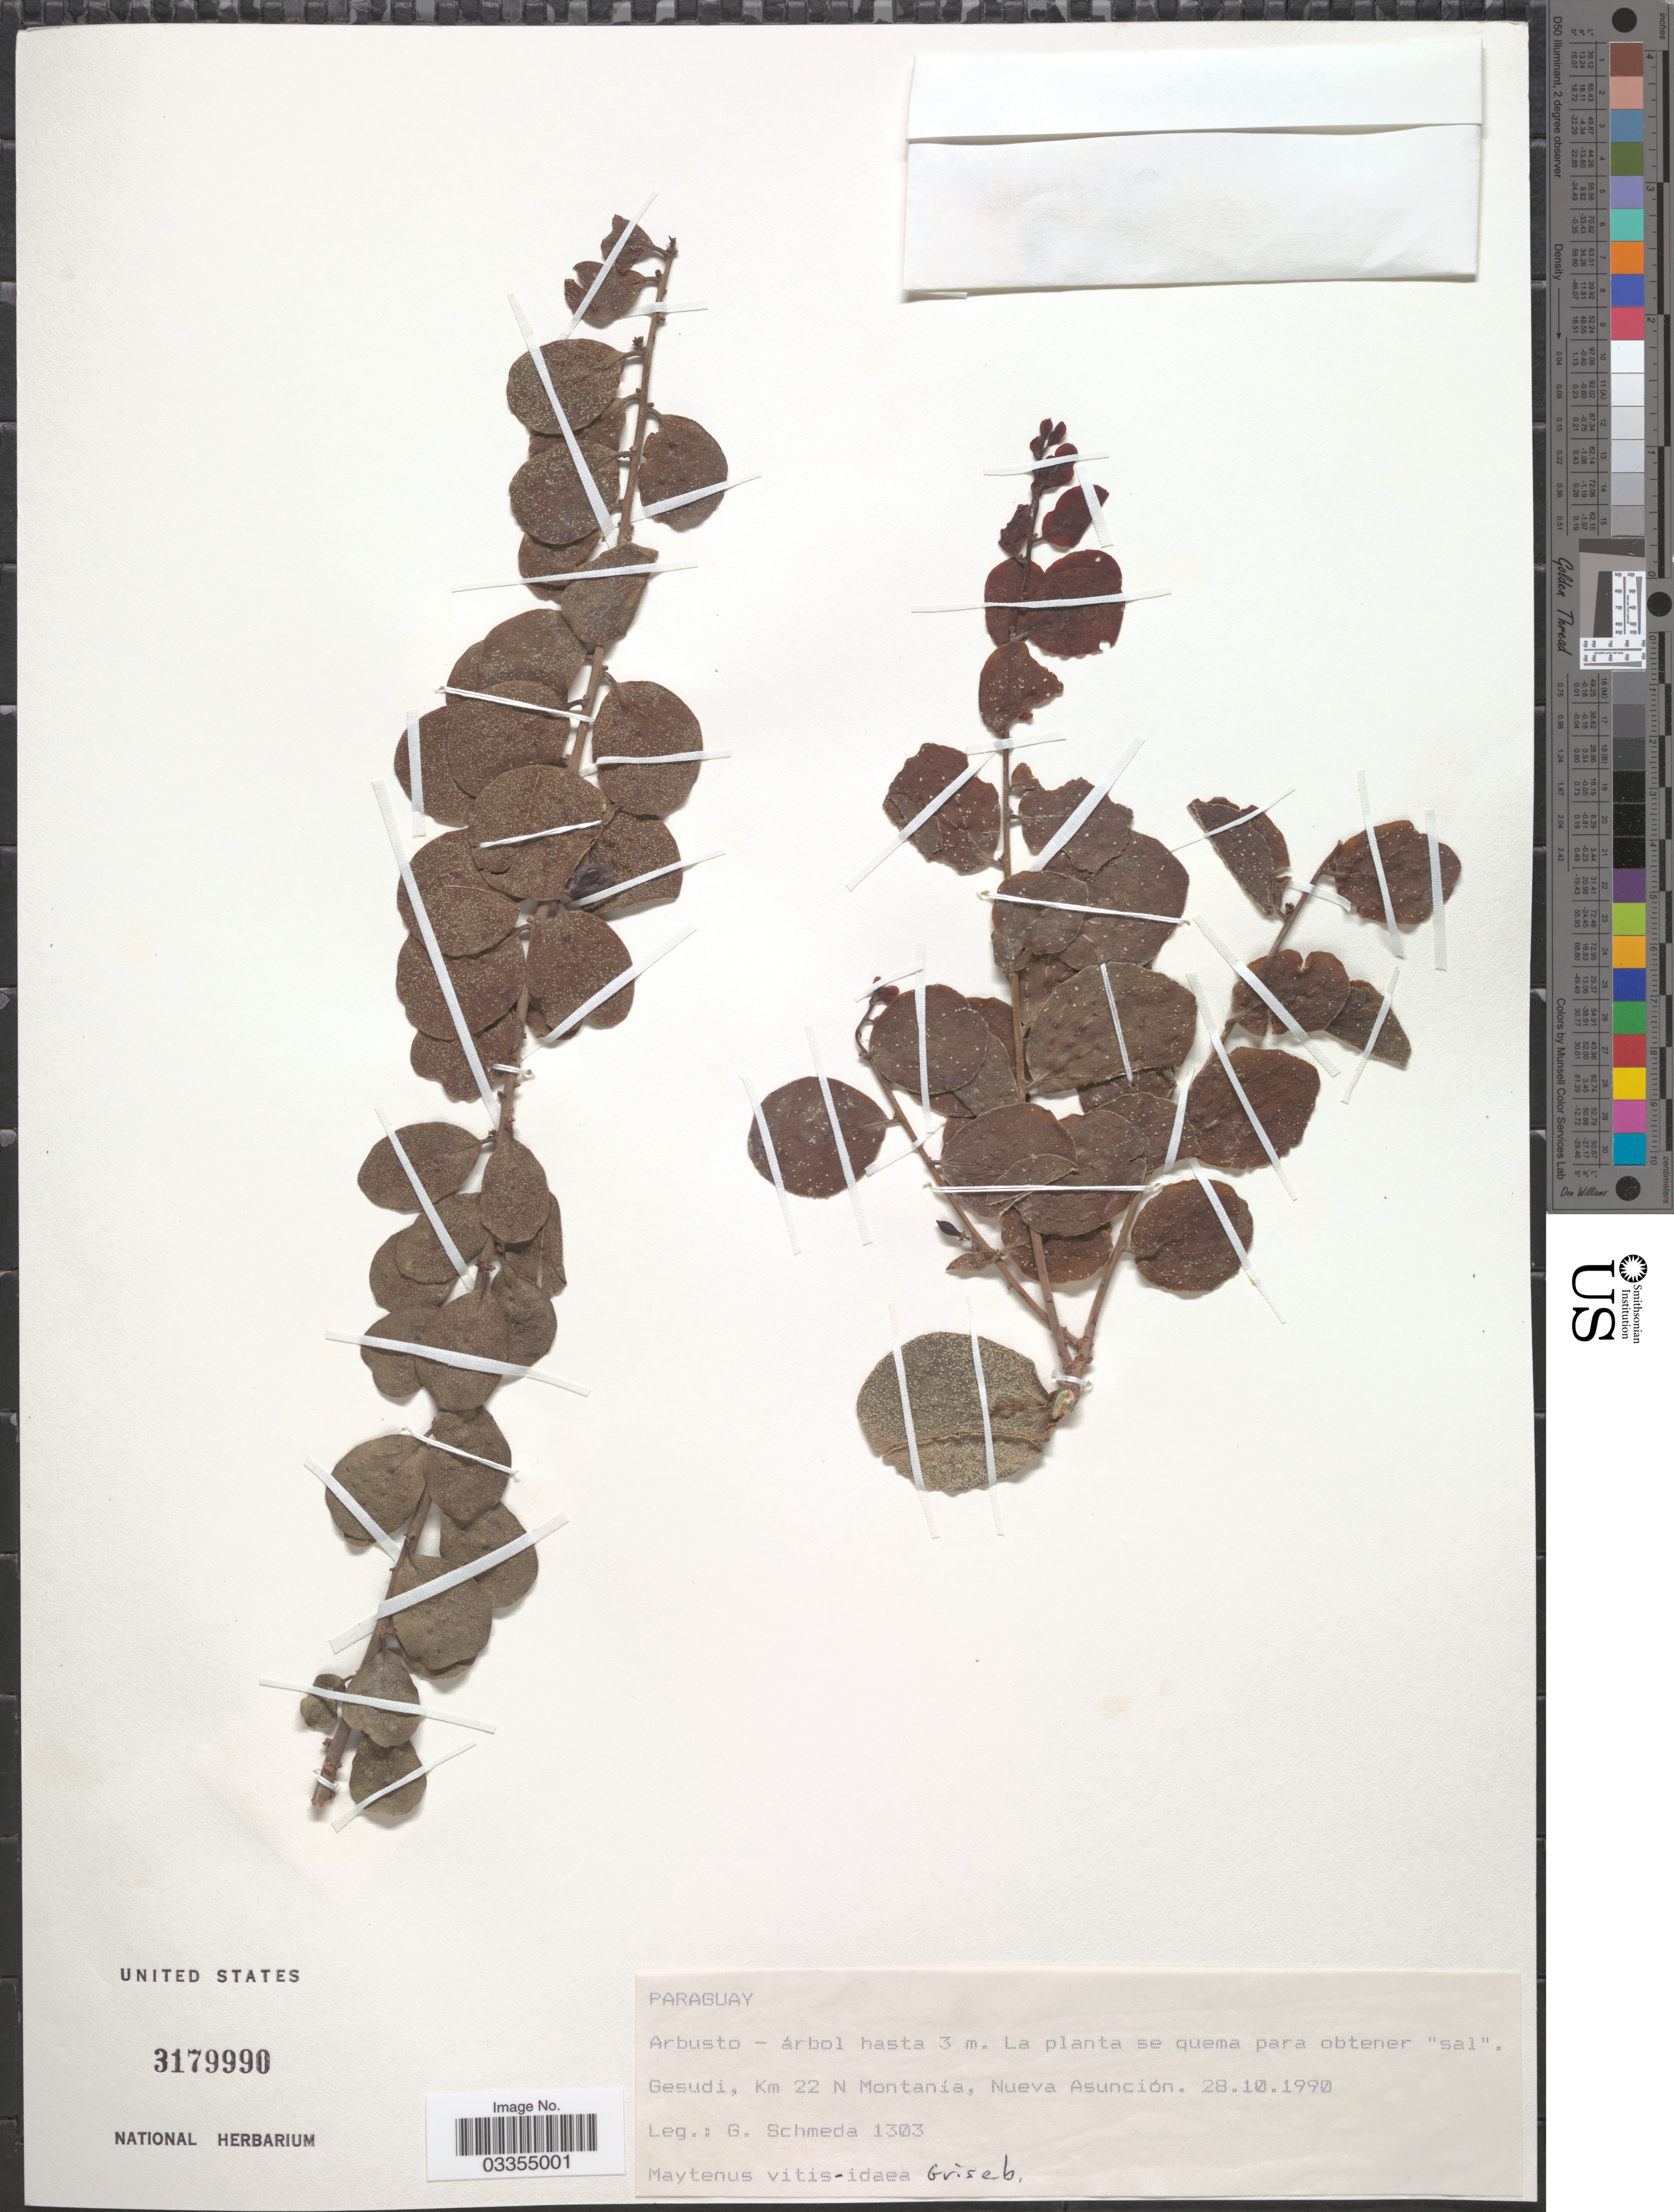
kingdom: Plantae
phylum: Tracheophyta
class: Magnoliopsida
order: Celastrales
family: Celastraceae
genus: Tricerma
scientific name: Tricerma vitis-idaeum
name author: (Griseb.) Lundell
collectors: G. Schmeda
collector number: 1303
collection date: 1990-10-28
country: Paraguay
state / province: Asuncion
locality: Gesudi, Km 22 N Montanía, Nueva Asunción.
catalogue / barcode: US 3179990